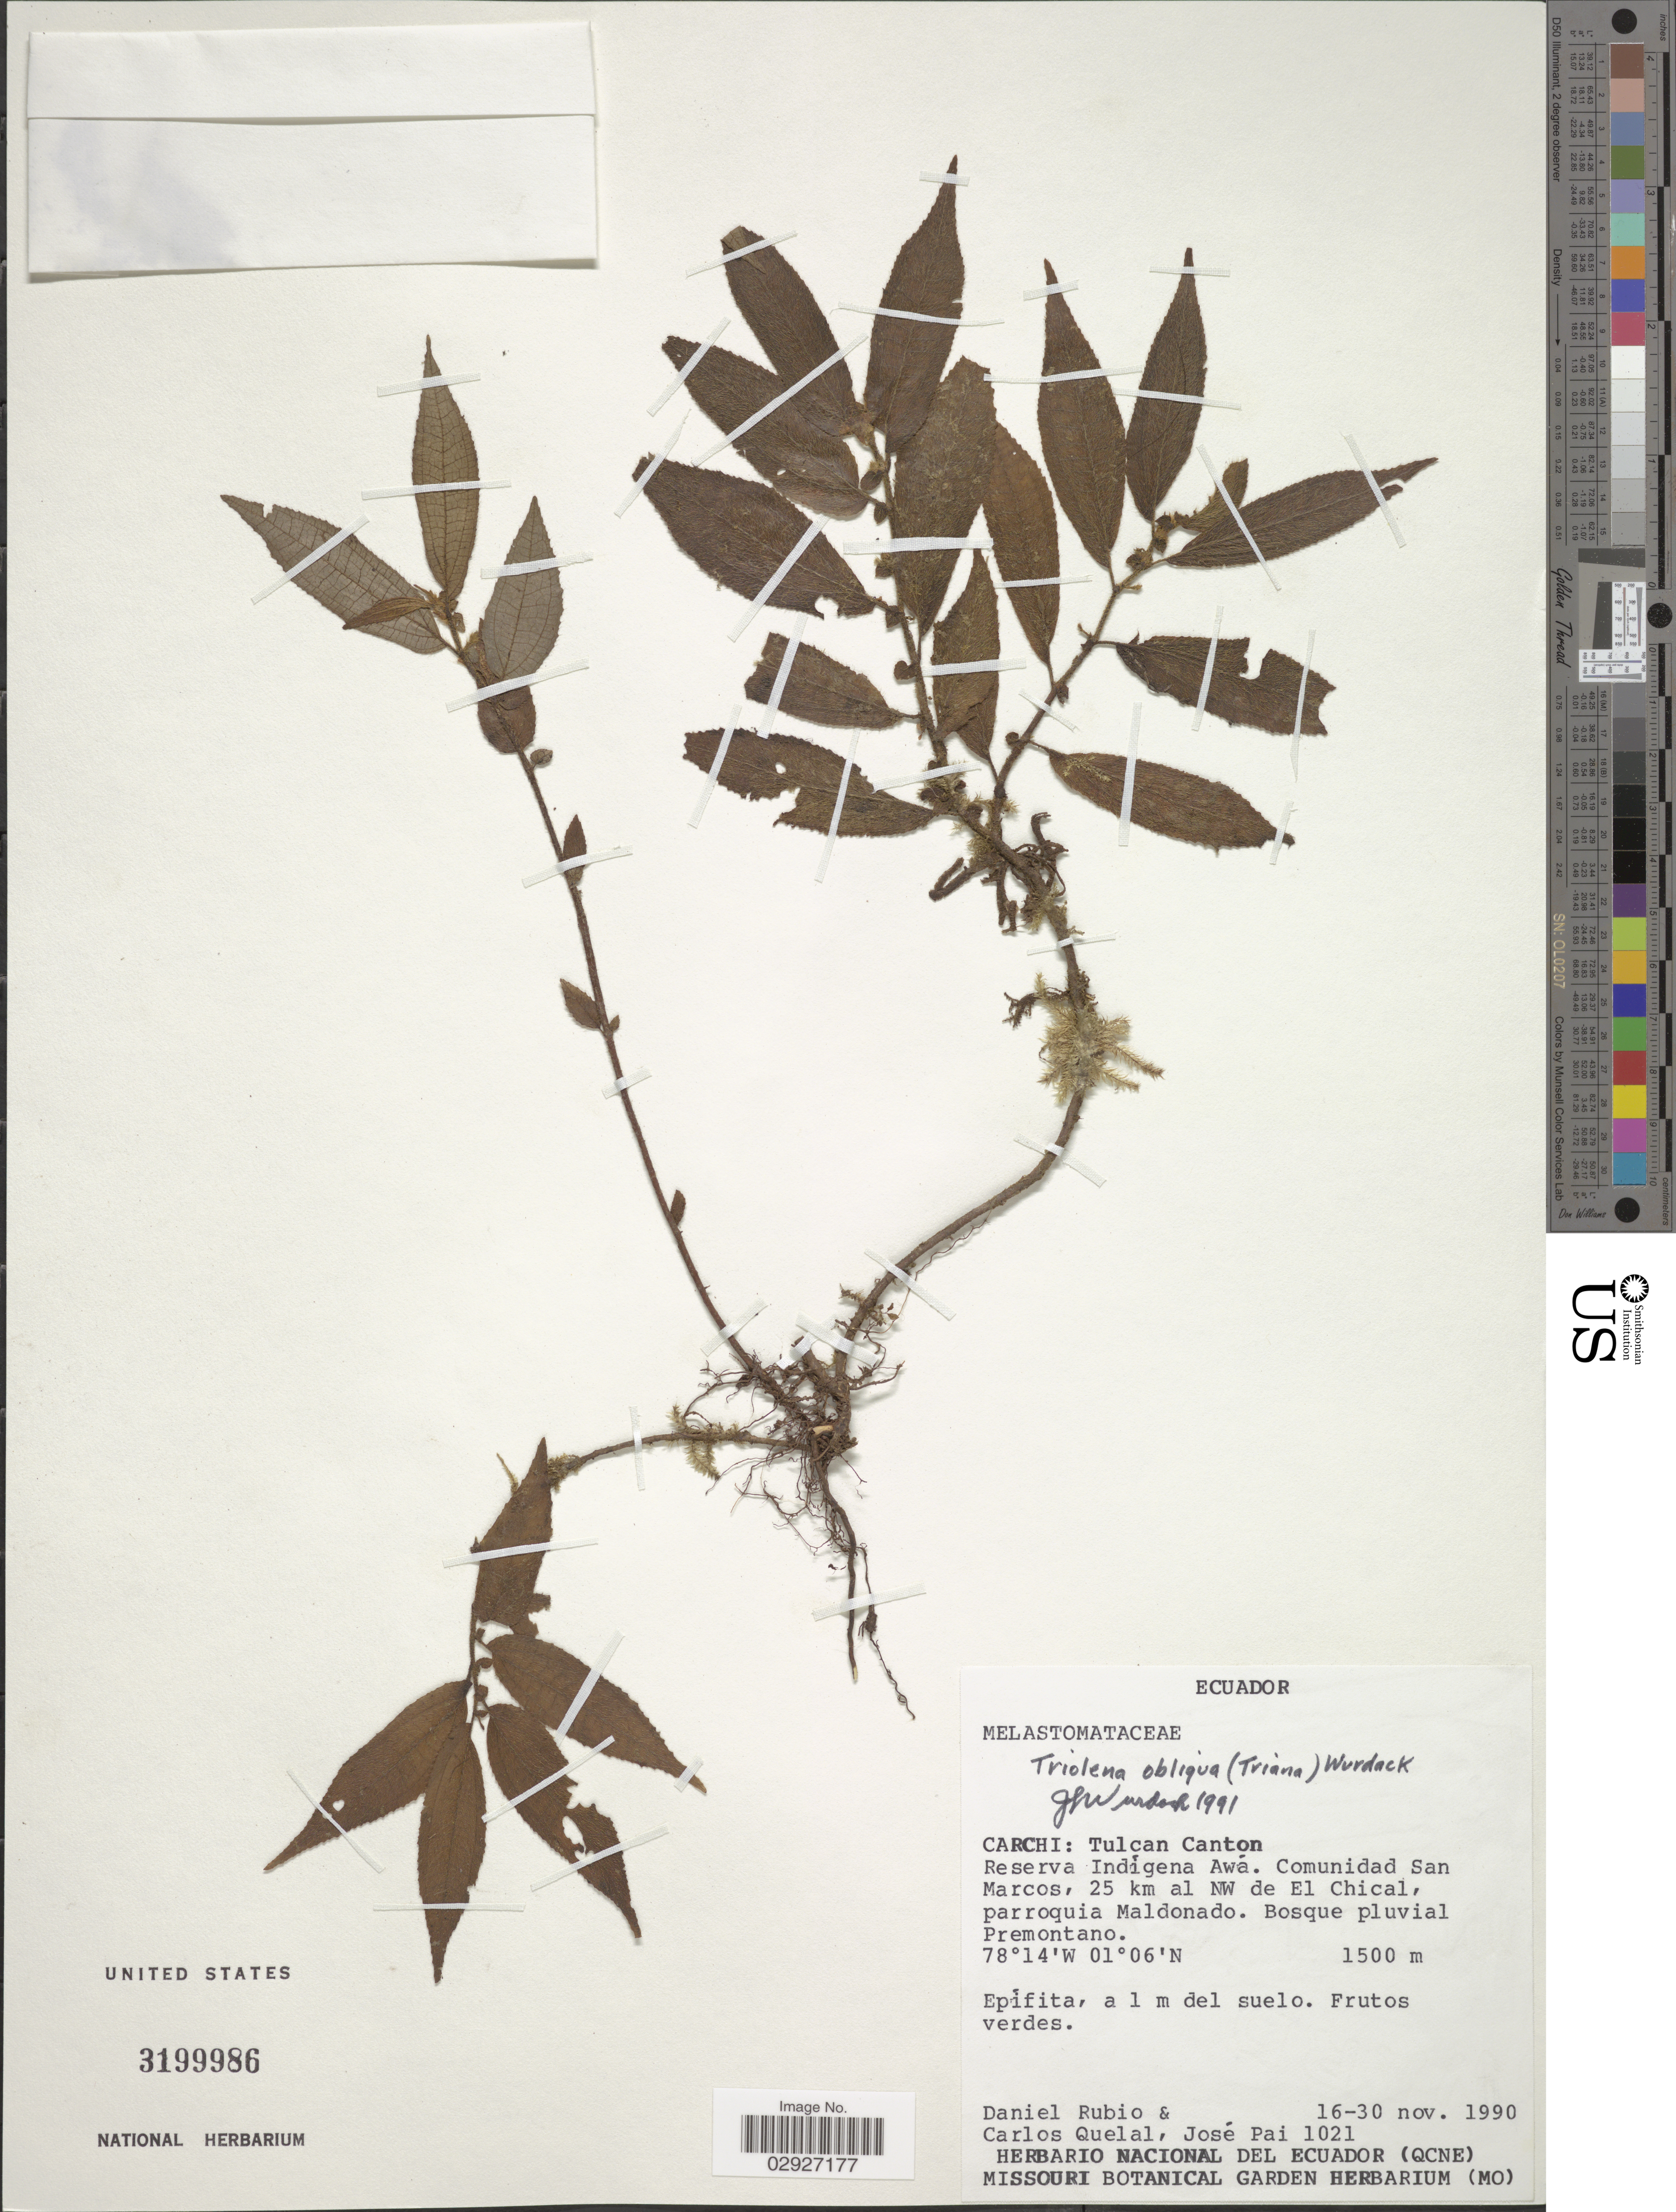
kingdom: Plantae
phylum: Tracheophyta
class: Magnoliopsida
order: Myrtales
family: Melastomataceae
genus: Triolena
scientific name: Triolena obliqua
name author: (Triana) Wurdack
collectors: D. Rubio, C. Quelal & J. Pai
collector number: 1021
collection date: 1990-11-16/1990-11-30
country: Ecuador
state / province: Carchi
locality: Tulcan Canton, Reserva Indígena Awá, Comunidad San Marcos, 25 km al NW de El Chical, parroquia Maldonado, Bosque pluvial Premontano.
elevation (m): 1500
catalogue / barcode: US 3199986